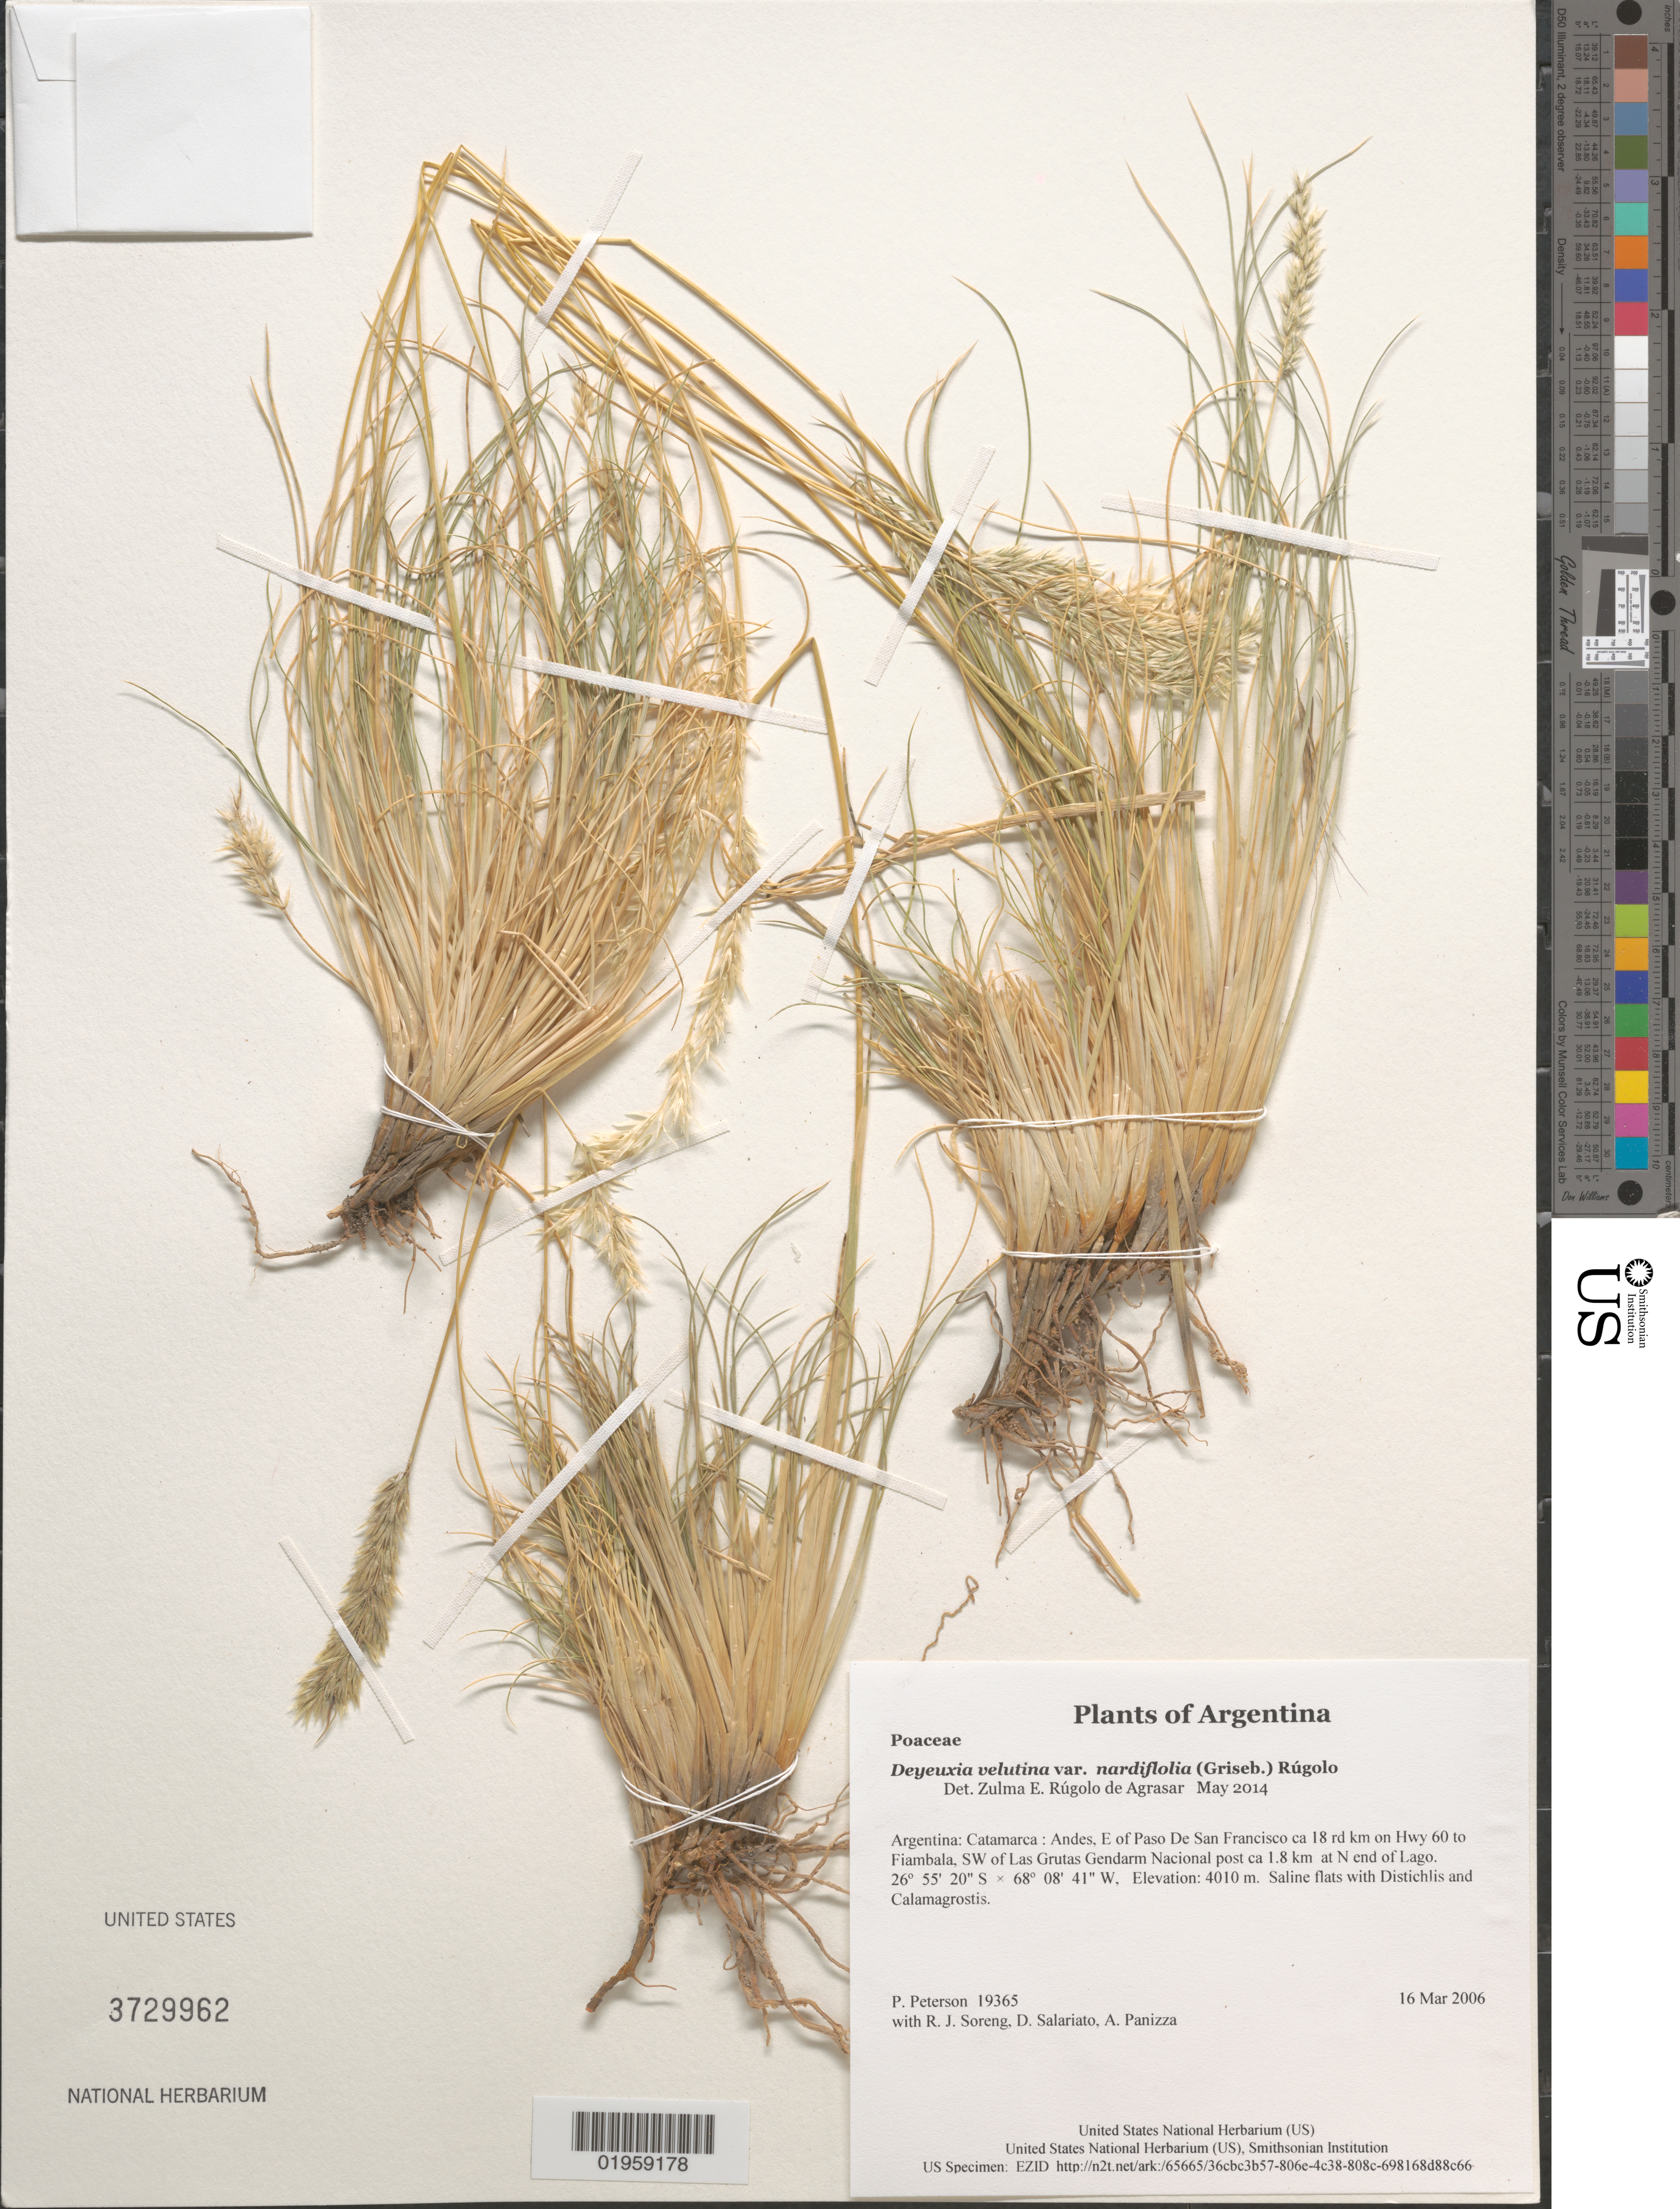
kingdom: Plantae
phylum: Tracheophyta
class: Liliopsida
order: Poales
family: Poaceae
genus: Deyeuxia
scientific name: Deyeuxia velutina var. nardiflolia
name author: (Griseb.) Rúgolo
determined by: Rúgolo de Agrasar, Z. E.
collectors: P. M. Peterson, R. J. Soreng, D. Salariato & A. Panizza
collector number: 19365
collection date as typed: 16 Mar 2006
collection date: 2006-03-16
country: Argentina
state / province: Catamarca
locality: Andes, E of Paso De San Francisco ca 18 rd km on Hwy 60 to Fiambala, SW of Las Grutas Gendarm Nacional post ca 1.8 km at N end of Lago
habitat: Saline flats with Distichlis and Calamagrostis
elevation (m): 4010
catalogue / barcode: US 3729962